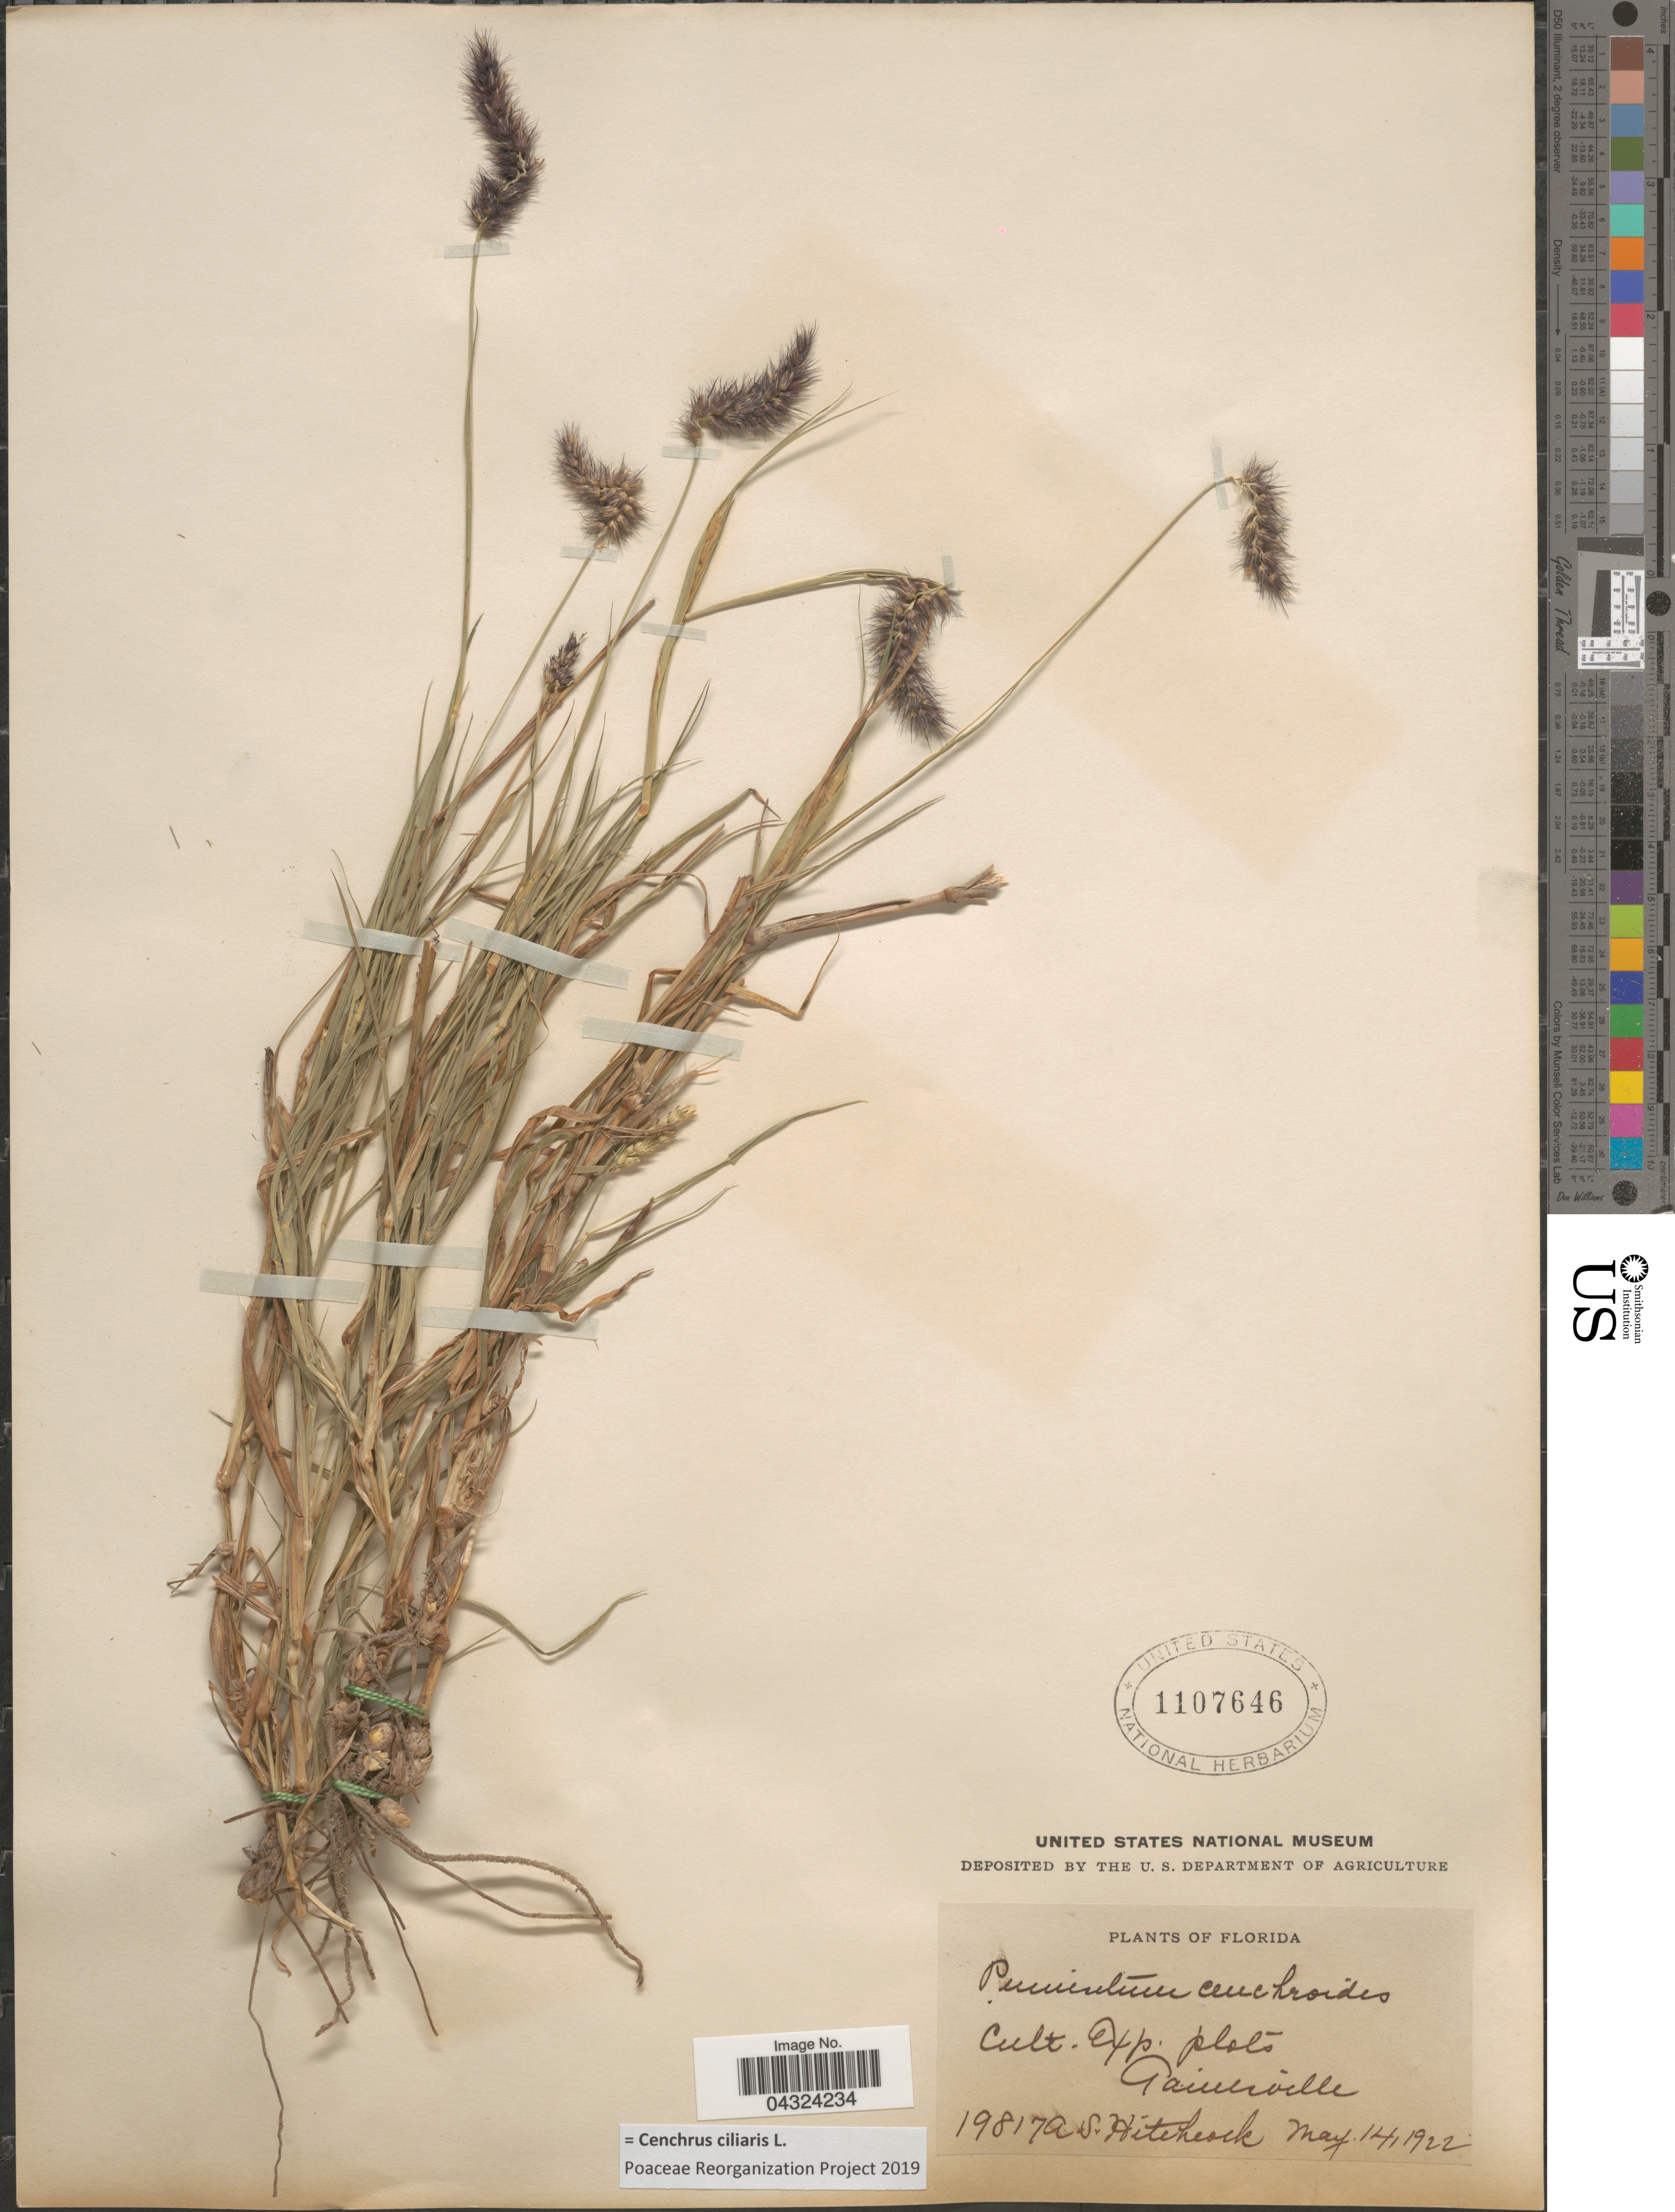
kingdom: Plantae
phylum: Tracheophyta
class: Liliopsida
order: Poales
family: Poaceae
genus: Cenchrus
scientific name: Cenchrus ciliaris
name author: L.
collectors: A. S. Hitchcock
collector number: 19817a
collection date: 1922-05-14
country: United States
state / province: Florida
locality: Cult. Exp. plots. Gainesville.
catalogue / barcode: US 1107646